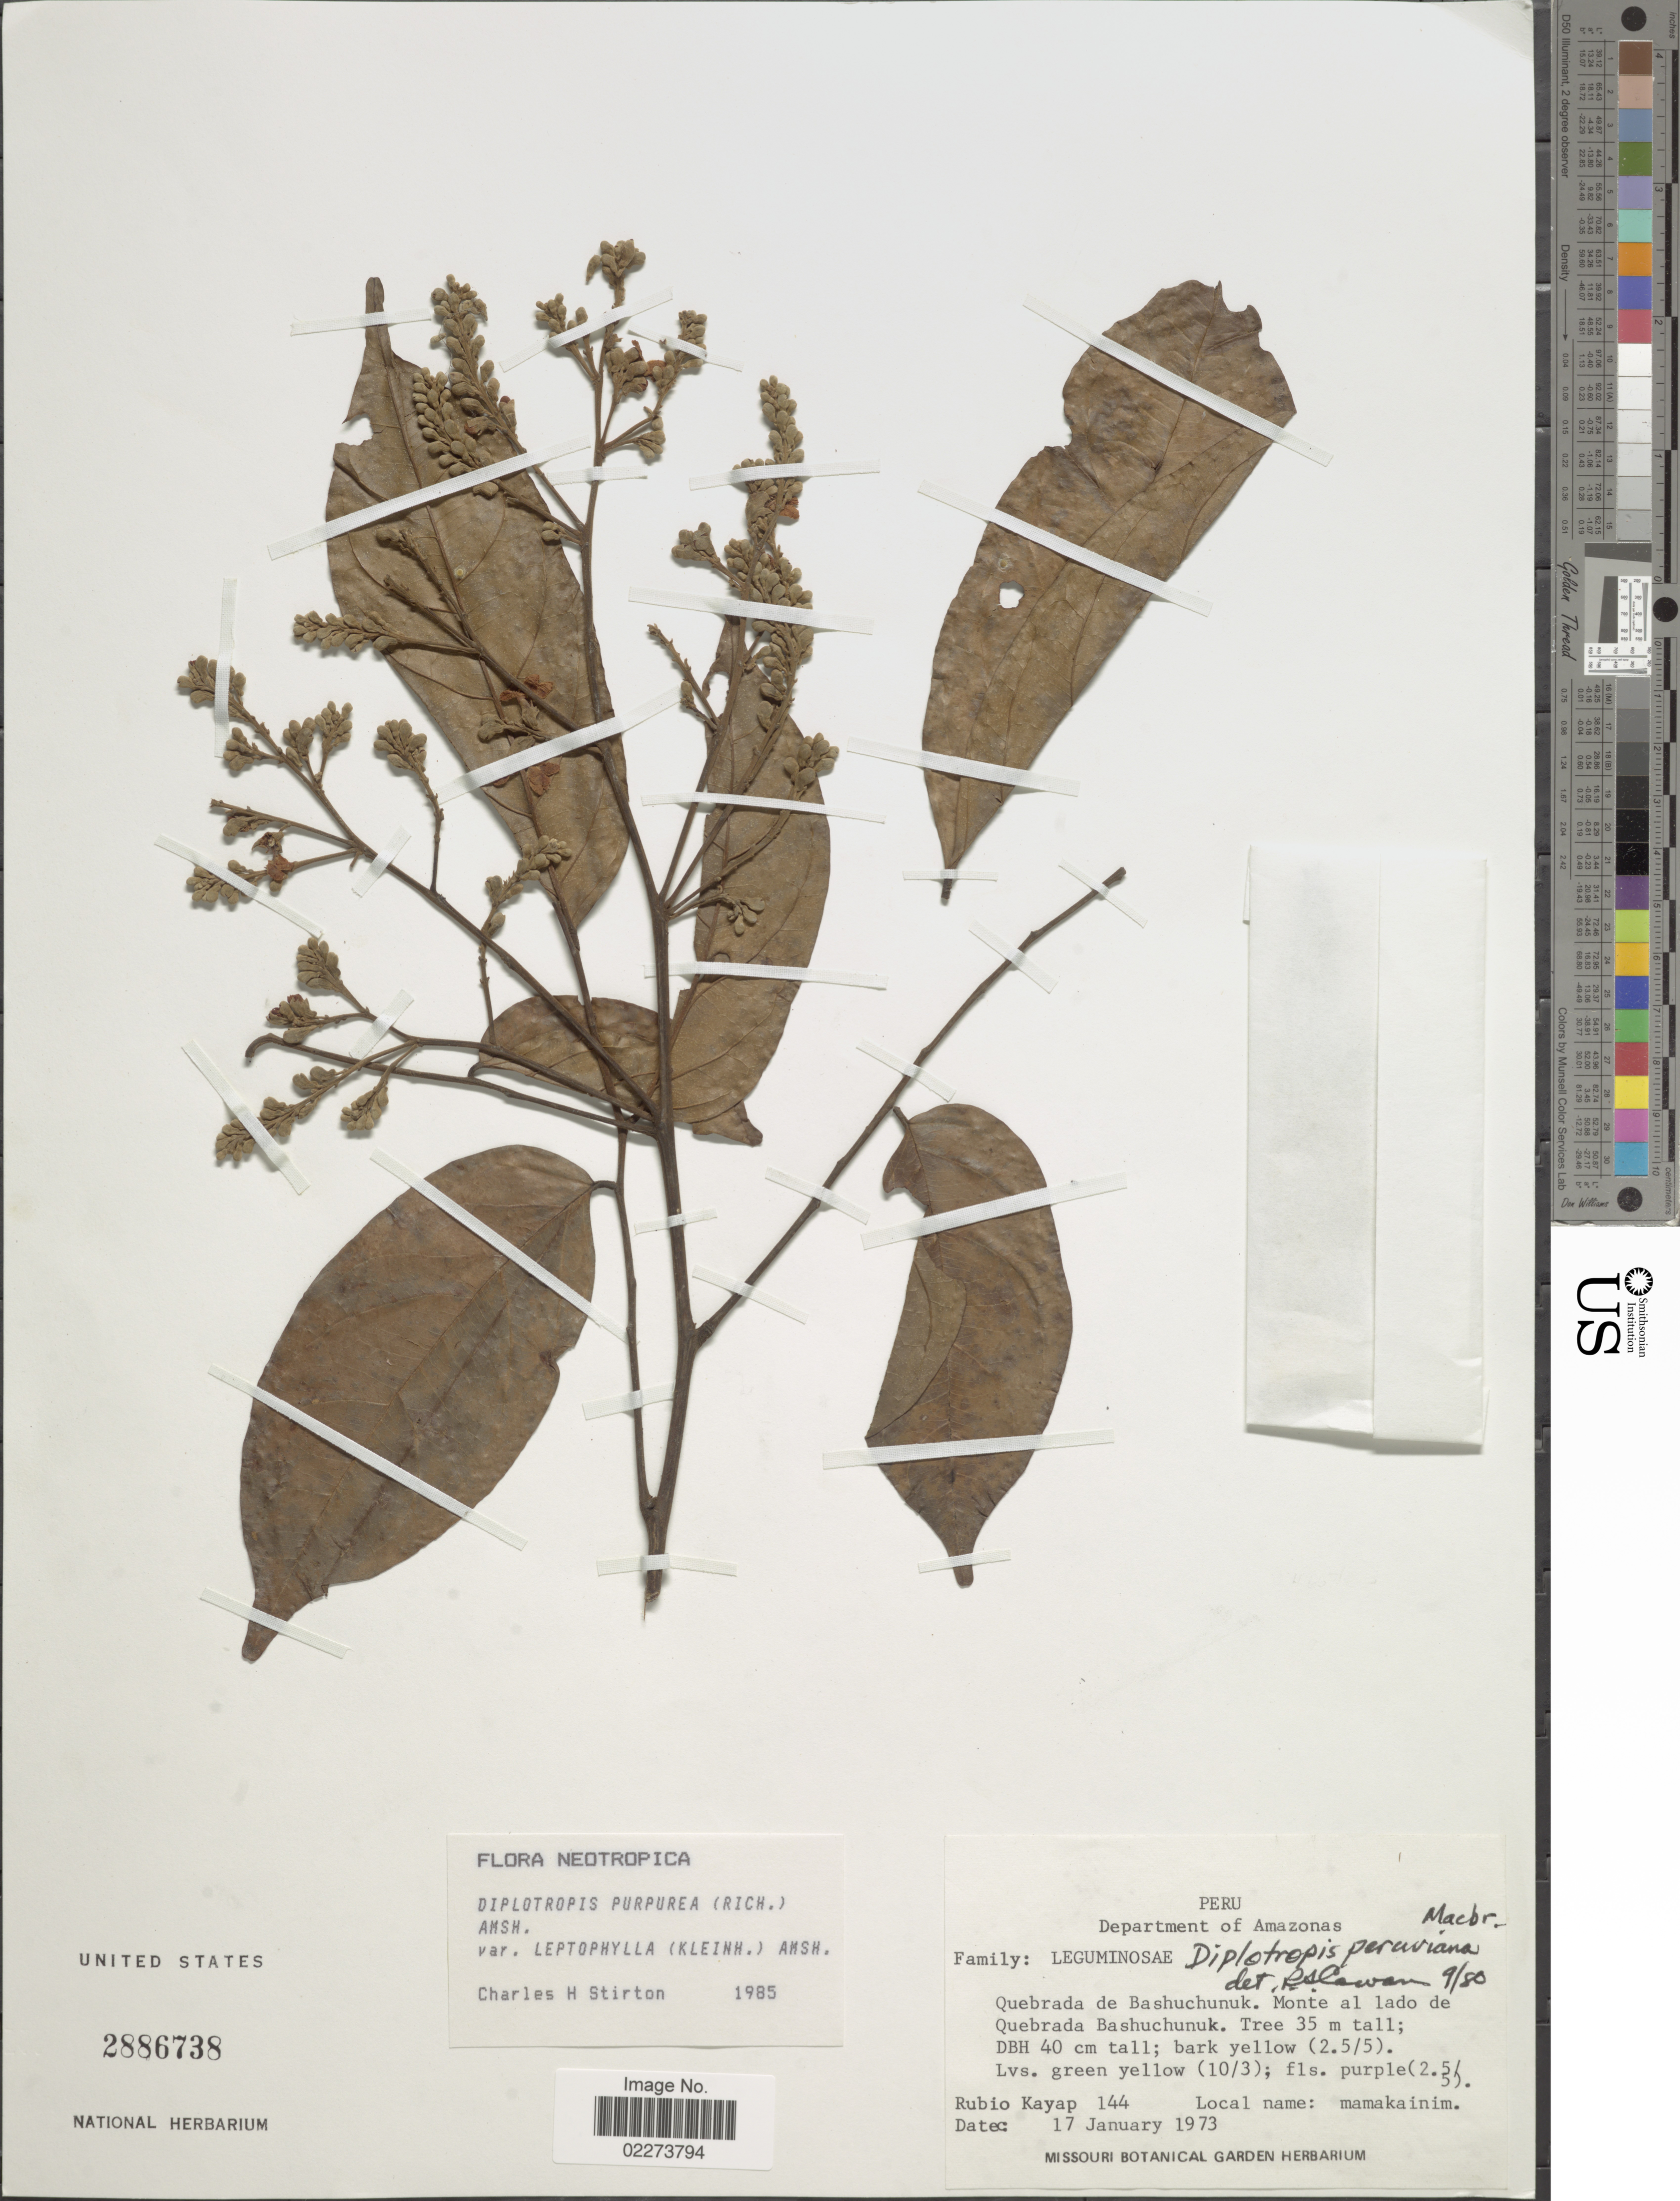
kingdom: Plantae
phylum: Tracheophyta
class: Magnoliopsida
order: Fabales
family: Fabaceae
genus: Diplotropis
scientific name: Diplotropis purpurea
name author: (Rich.) Amshoff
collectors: R. Kayap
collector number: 144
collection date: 1973-01-17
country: Peru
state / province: Amazonas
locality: Department of Amazonas, Quebrada de Baschuchunuk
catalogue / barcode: US 2886738